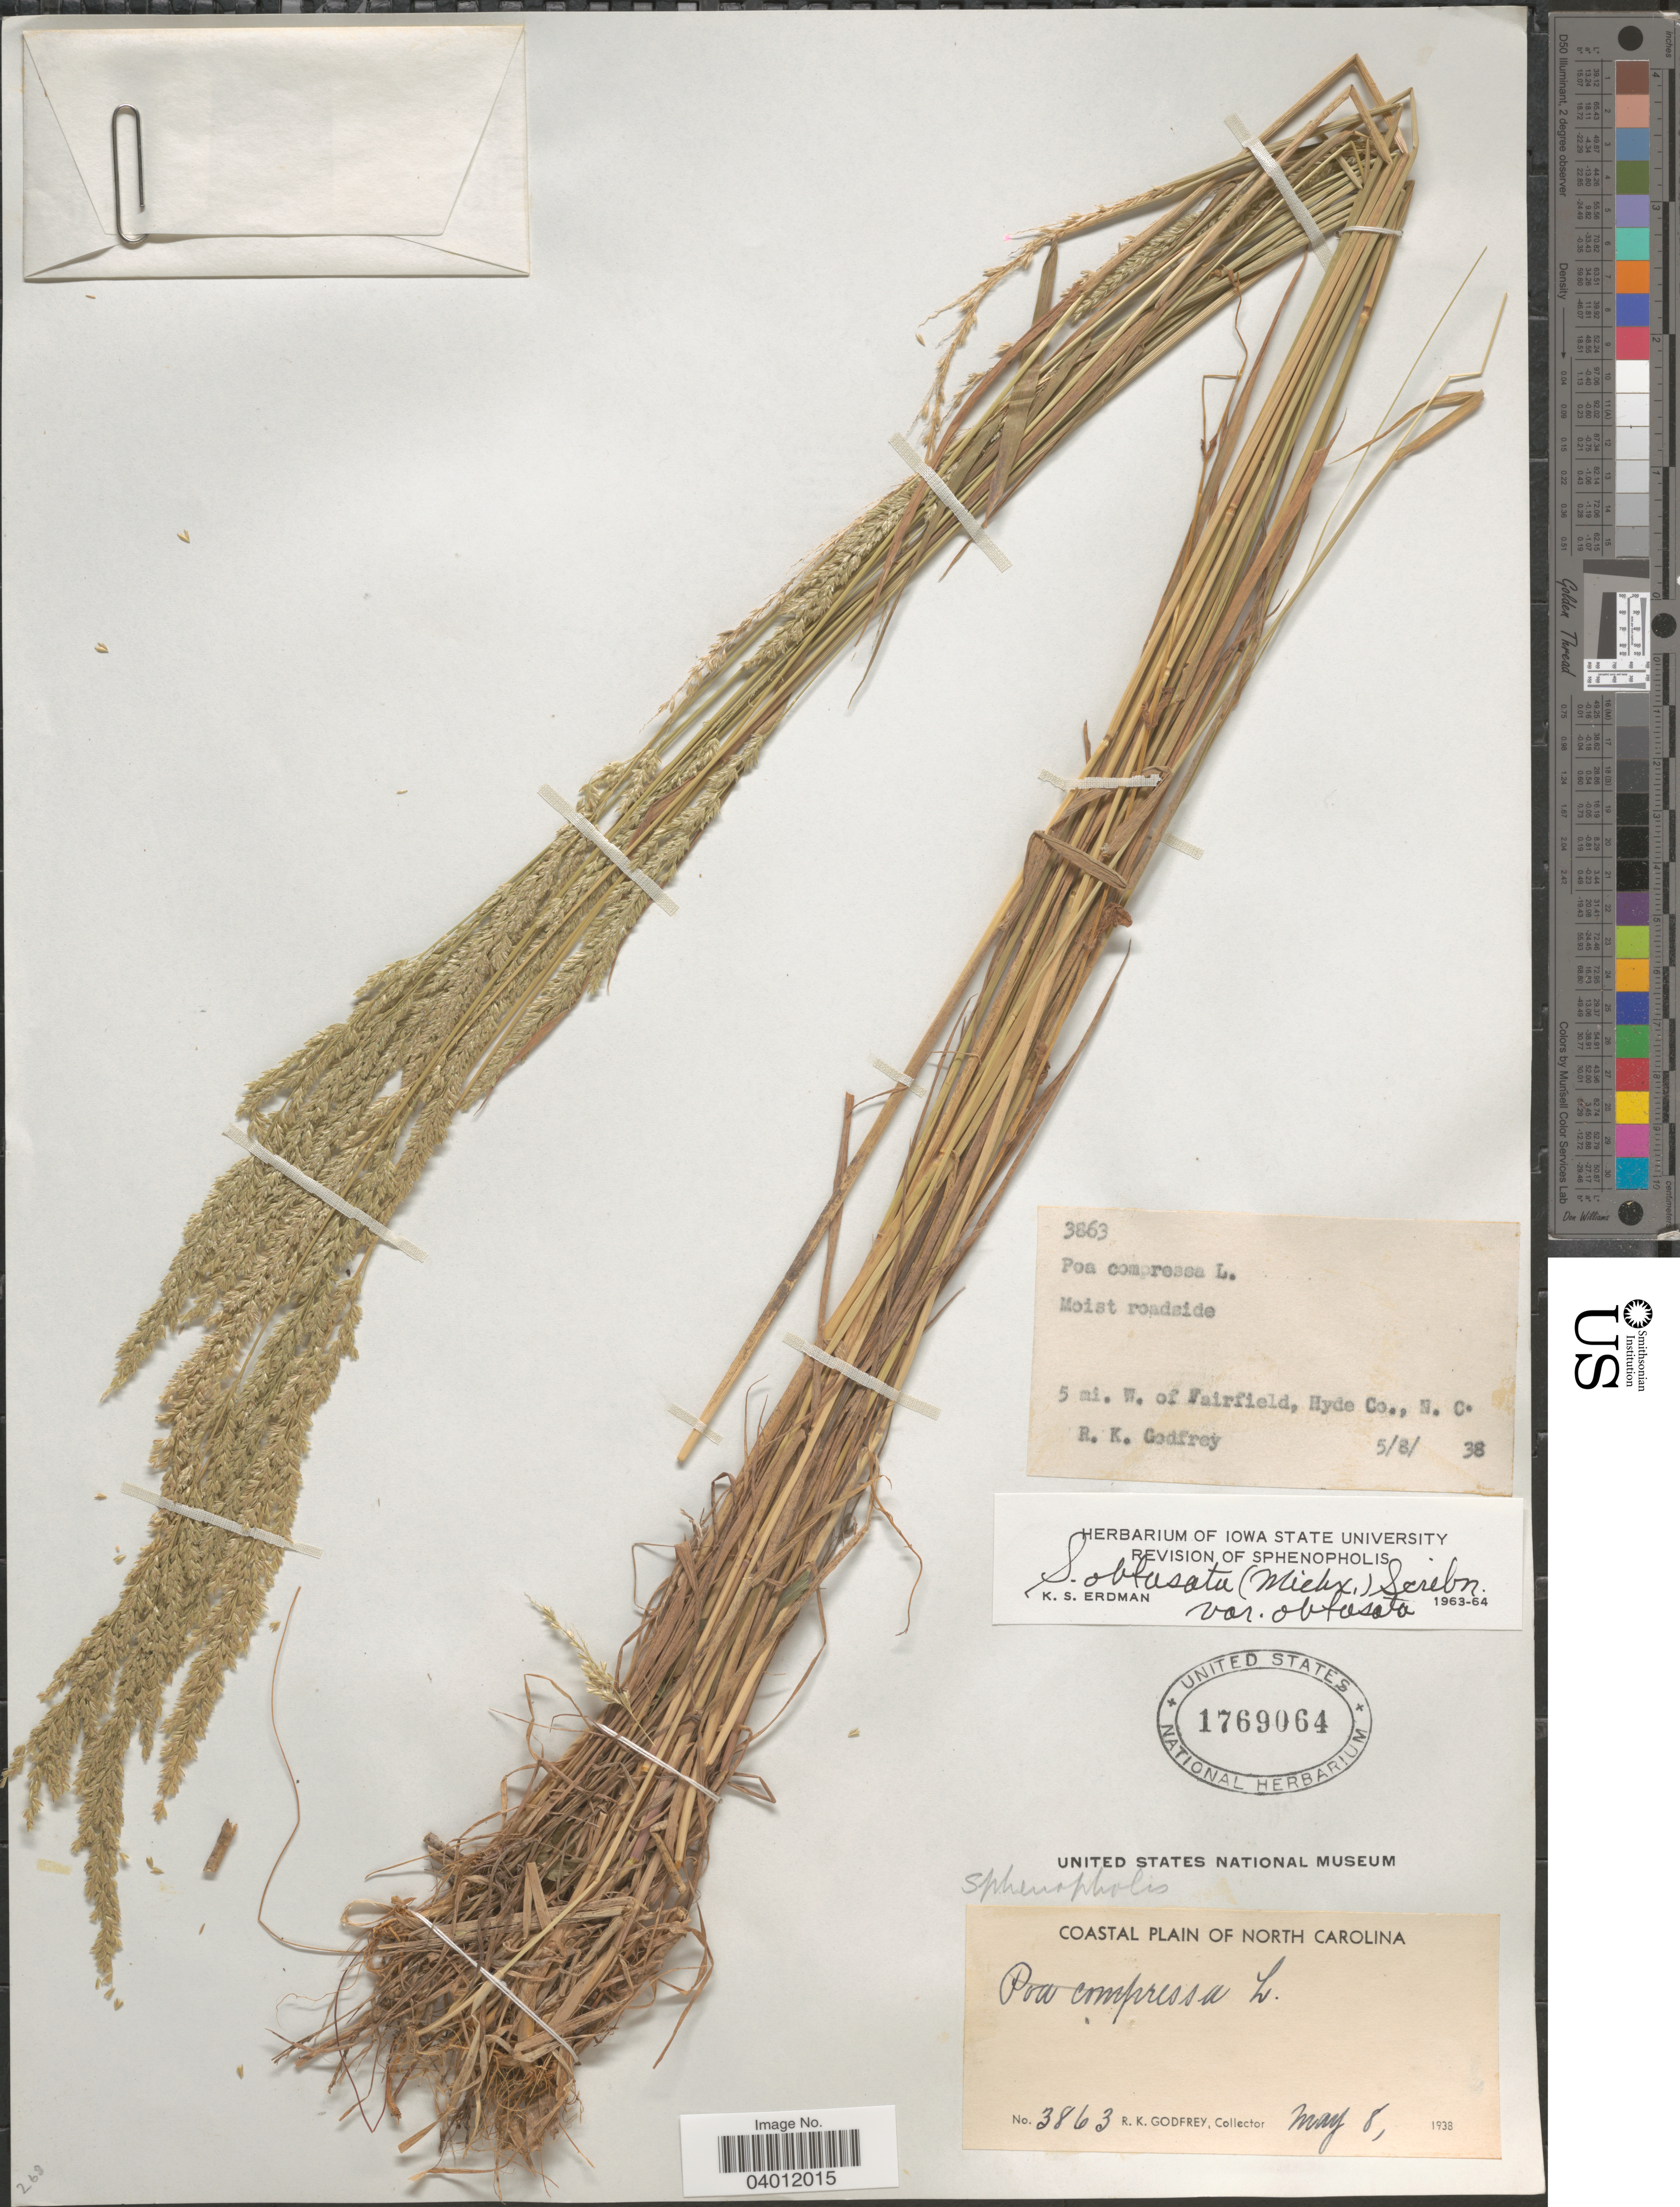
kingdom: Plantae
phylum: Tracheophyta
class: Liliopsida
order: Poales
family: Poaceae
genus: Sphenopholis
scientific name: Sphenopholis obtusata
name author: (Michx.) Scribn.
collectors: R. K. Godfrey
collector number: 3863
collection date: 1938-05-08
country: United States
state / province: North Carolina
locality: Coastal Plain of North Carolina. 5 mi. W. of Fairfield, Hyde Co.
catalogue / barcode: US 1769064